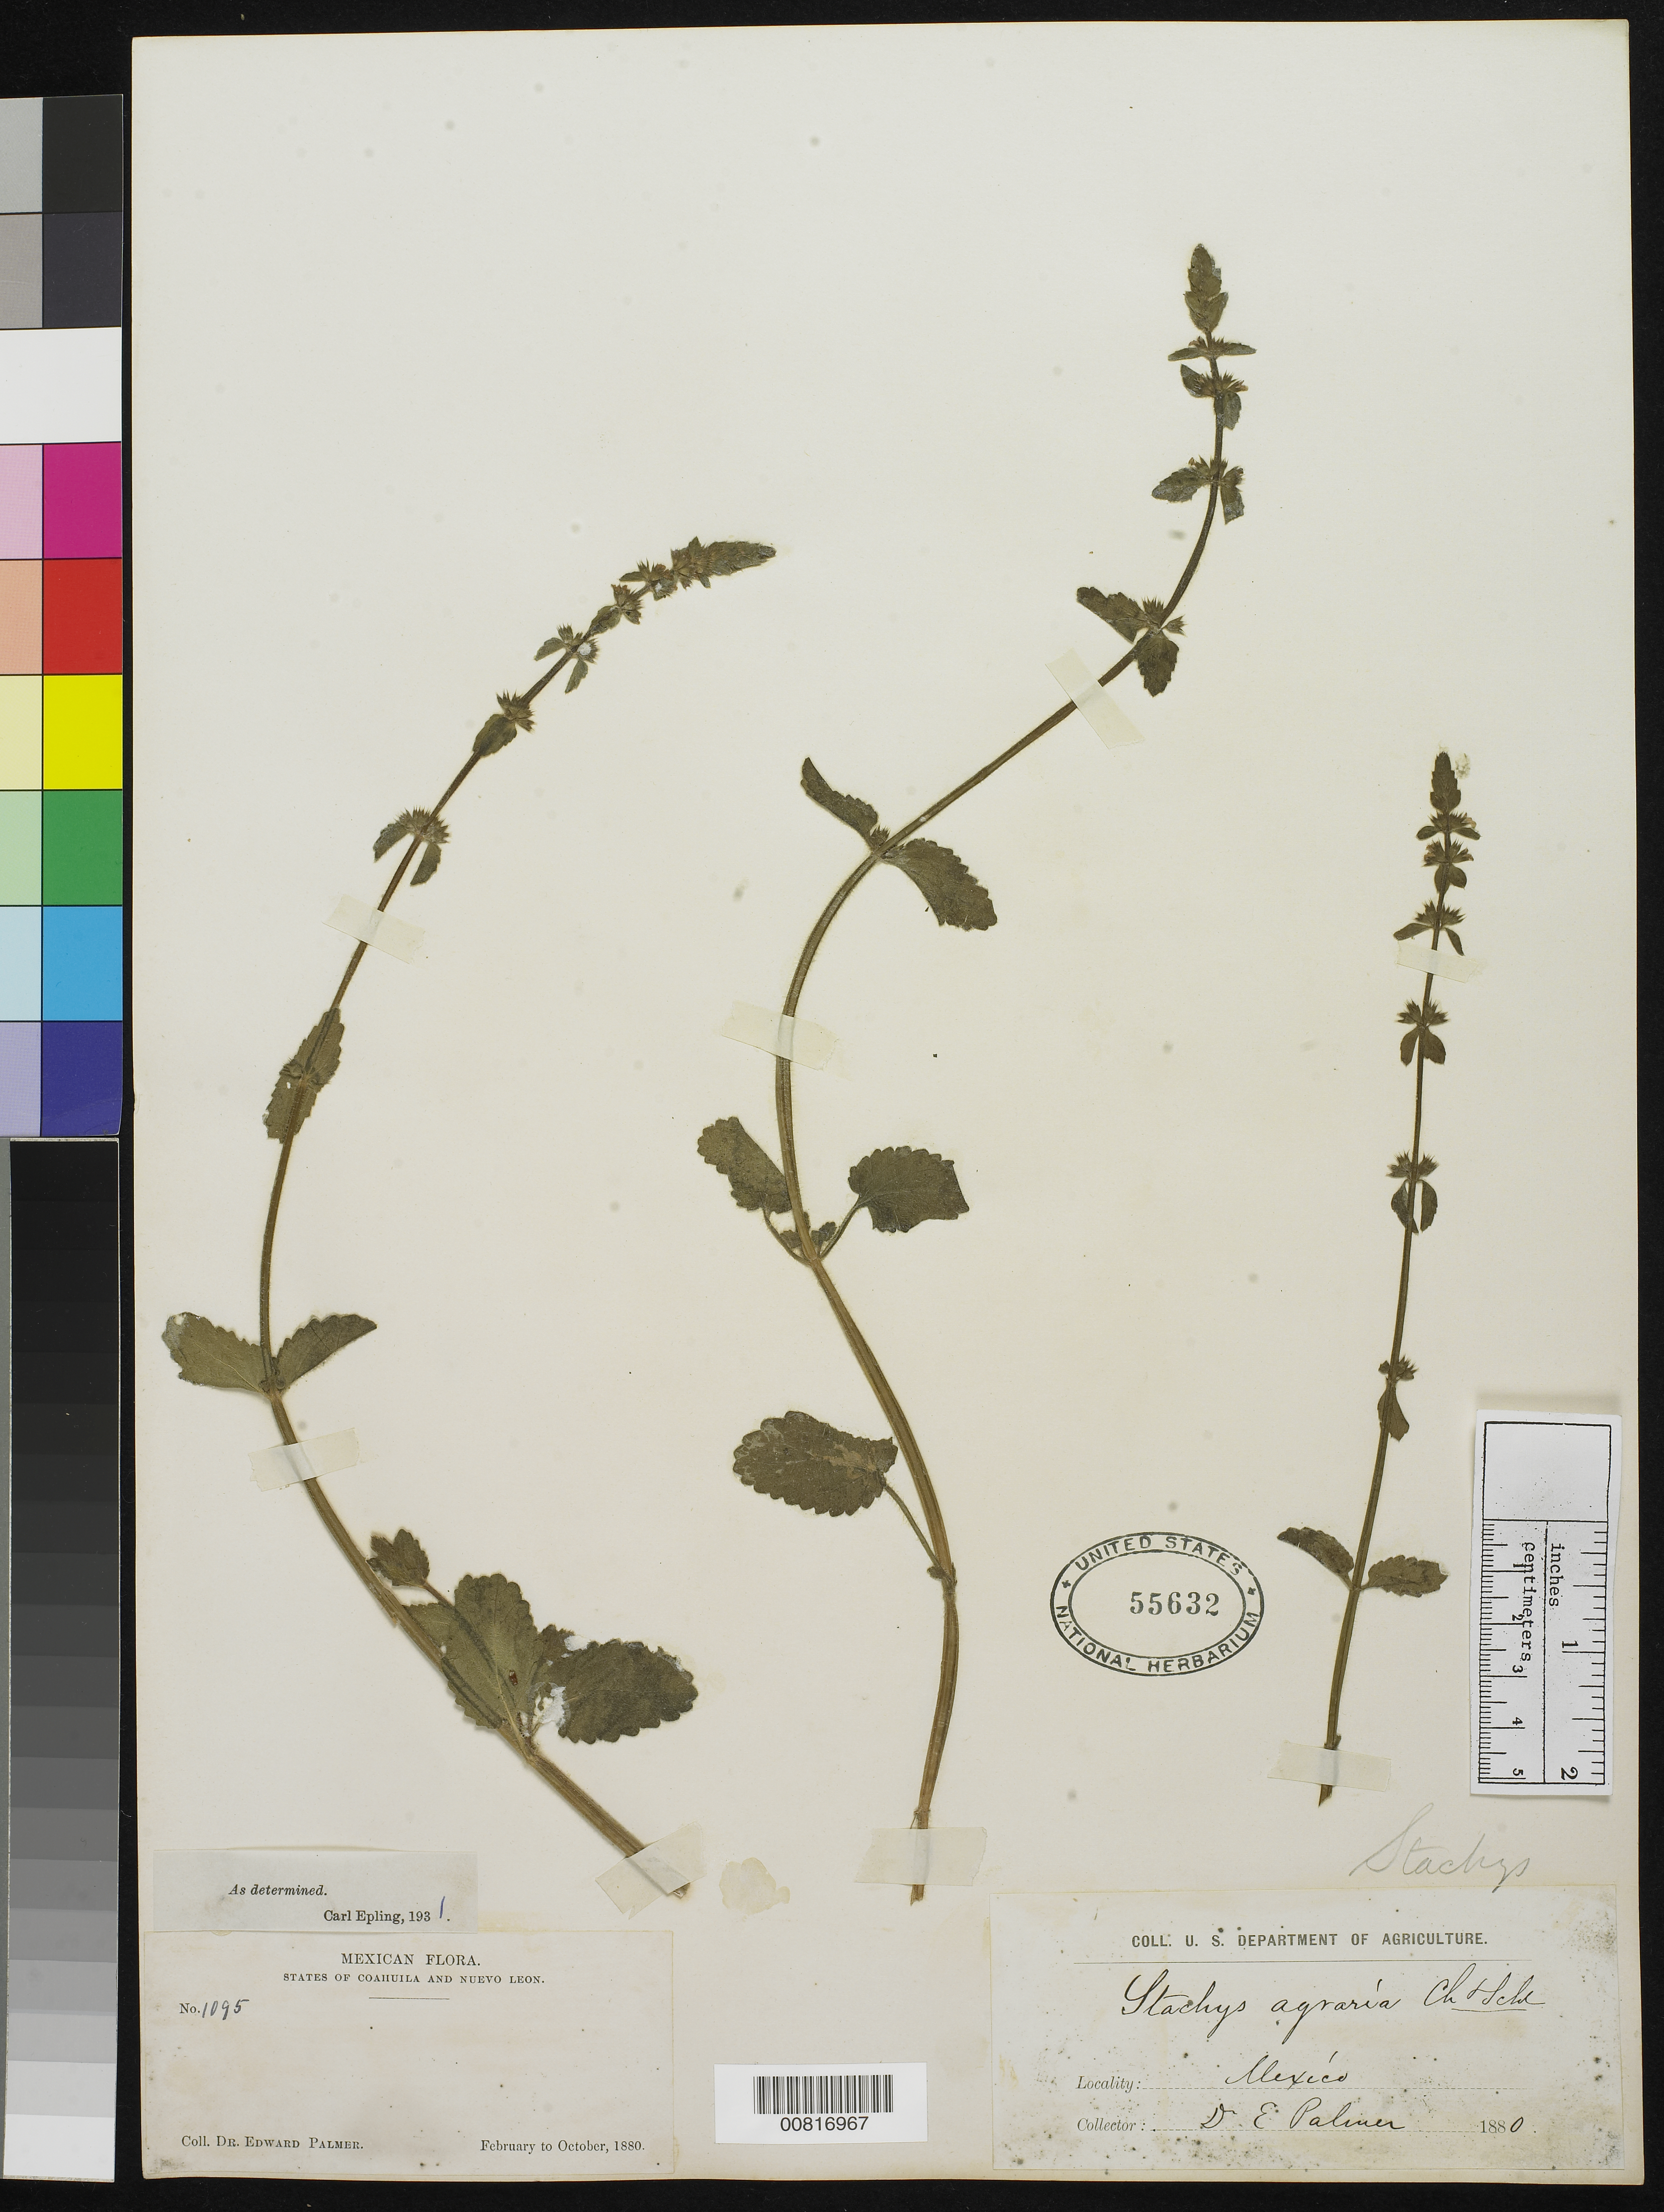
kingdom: Plantae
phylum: Tracheophyta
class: Magnoliopsida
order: Lamiales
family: Lamiaceae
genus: Stachys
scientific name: Stachys agraria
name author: Schltdl. & Cham.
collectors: E. Palmer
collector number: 1095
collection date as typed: Feb 1880 to -- Oct 1880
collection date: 1880-02/1880-10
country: Mexico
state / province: Coahuila / Nuevo león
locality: States of Coahuila and Nuevo León.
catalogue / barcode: US 55632